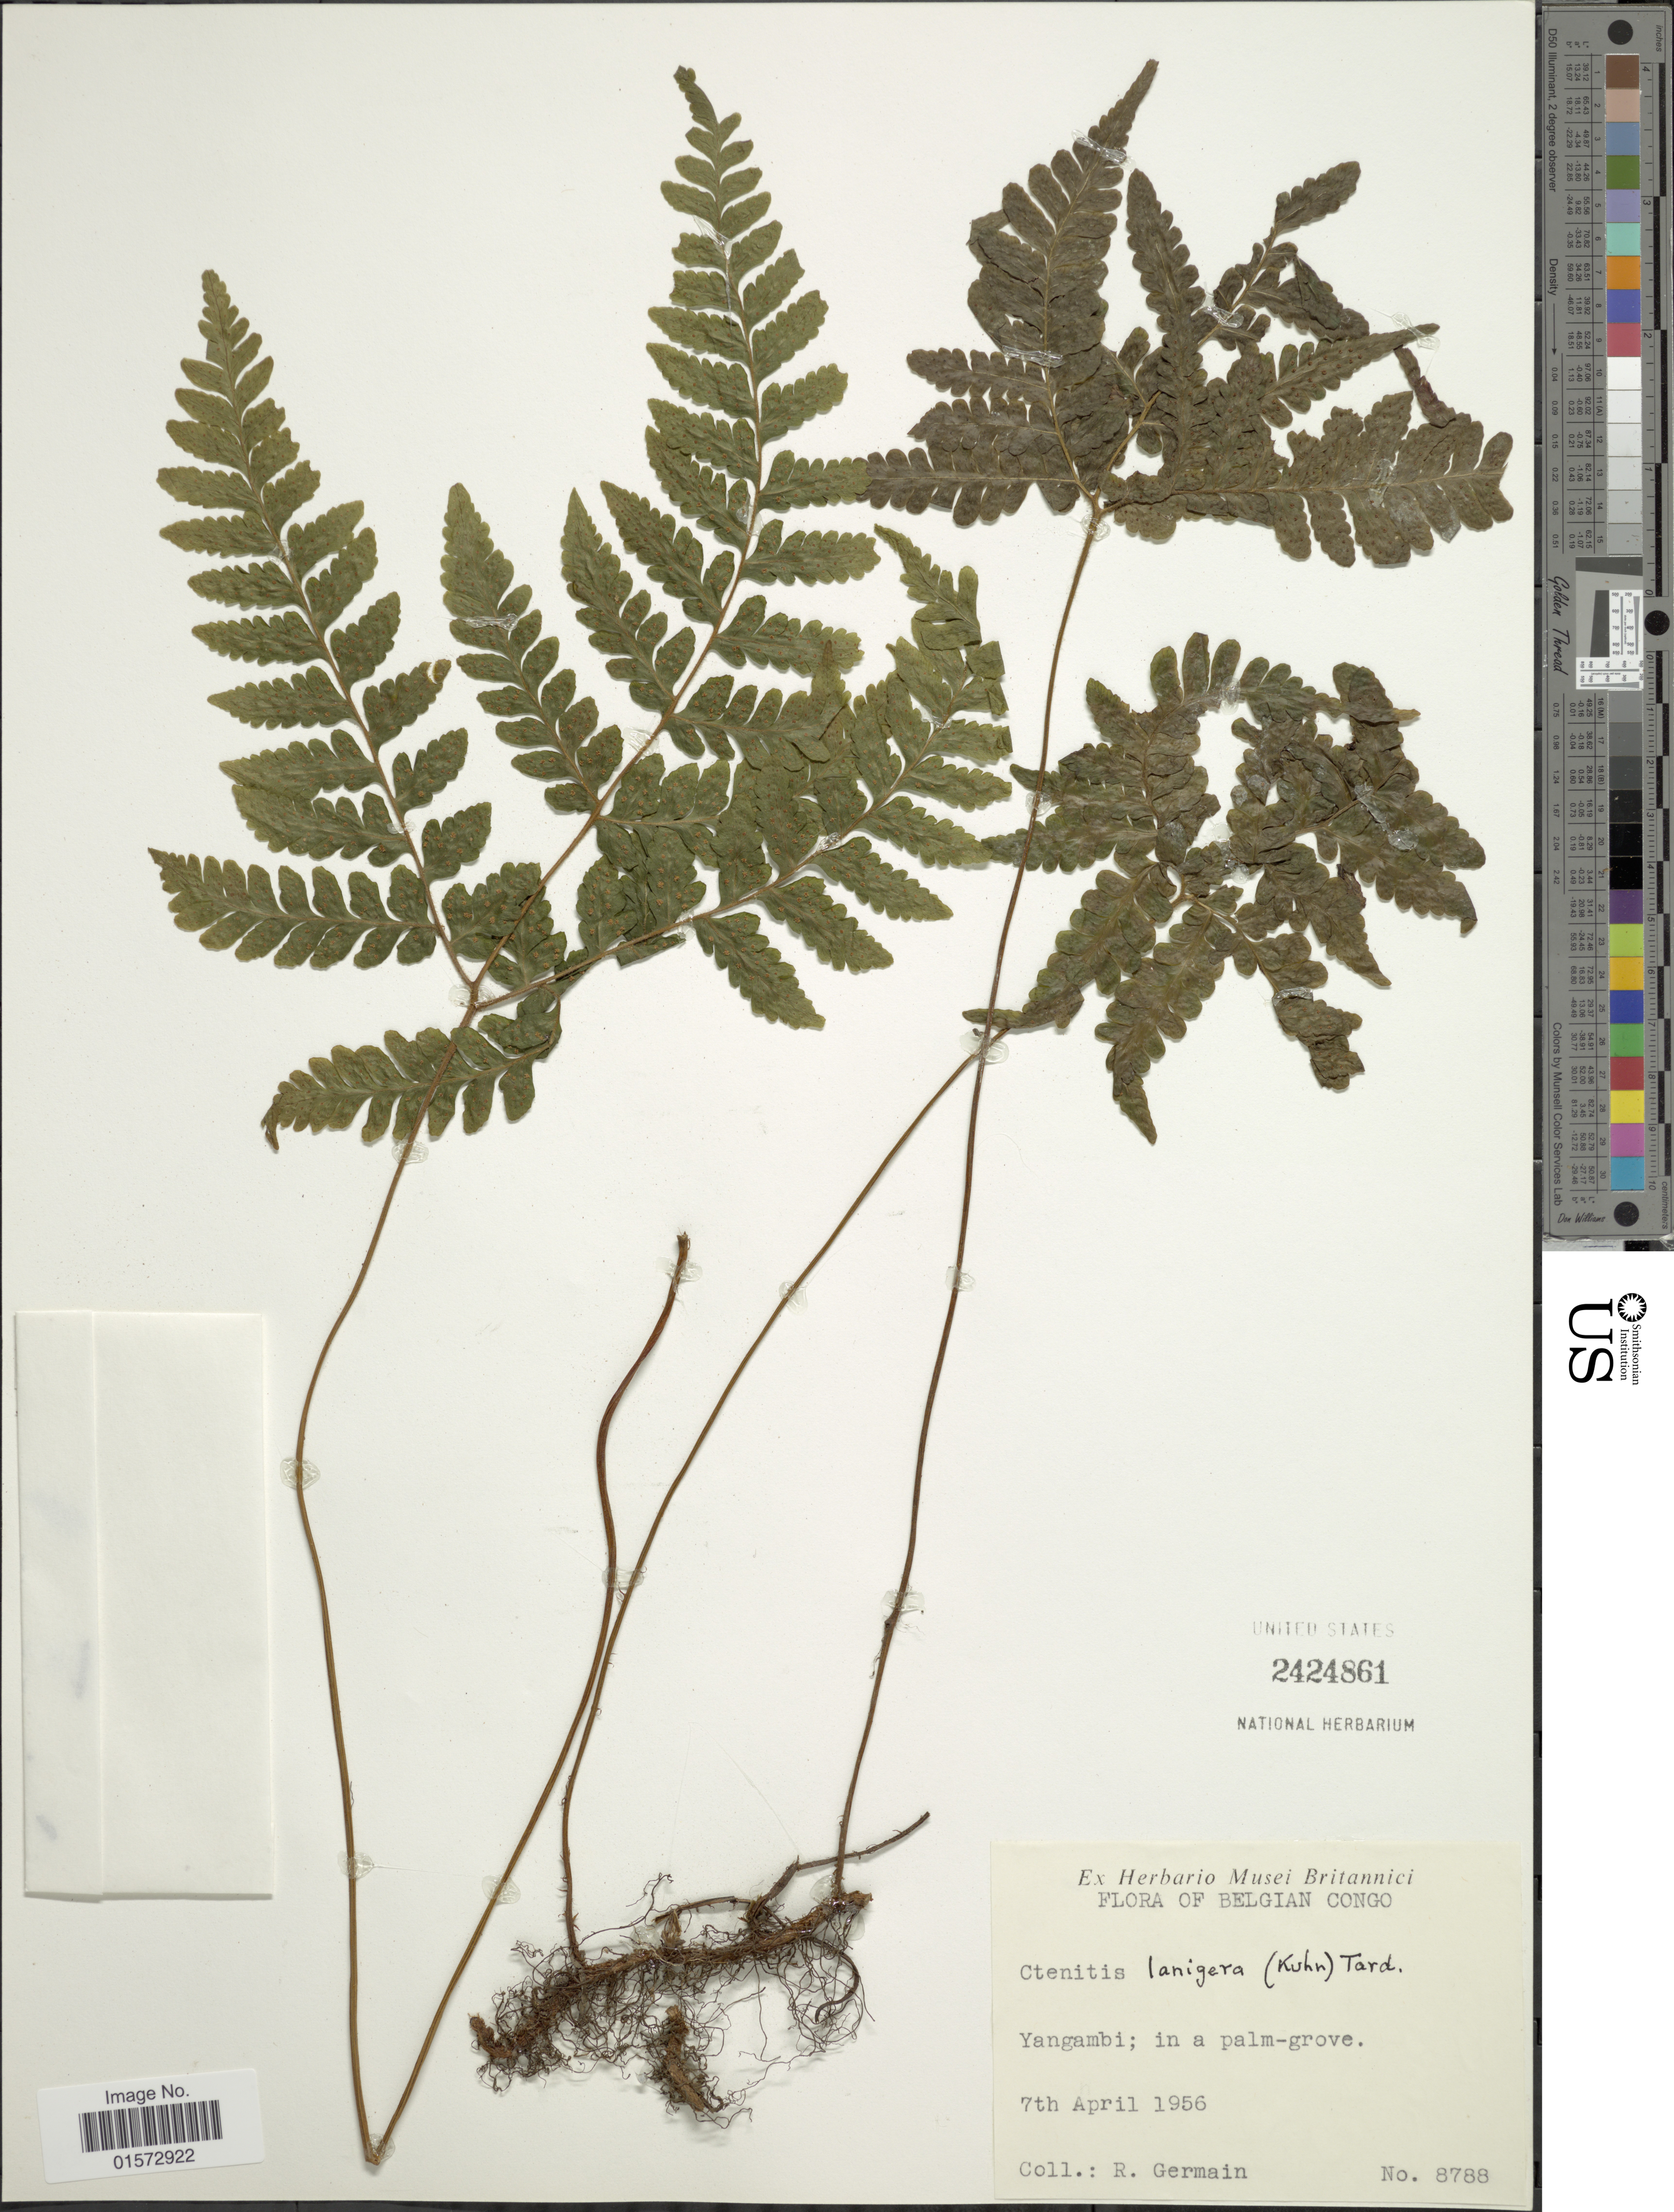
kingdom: Plantae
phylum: Tracheophyta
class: Polypodiopsida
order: Polypodiales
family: Tectariaceae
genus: Triplophyllum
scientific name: Triplophyllum subquinquefidum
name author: (P. Beauv.) Pic. Serm.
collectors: R. Germain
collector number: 8788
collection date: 1956-04-07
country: Congo, Democratic Republic of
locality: Belgian Congo, Yangambi, in a palm-grove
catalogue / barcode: US 2424861